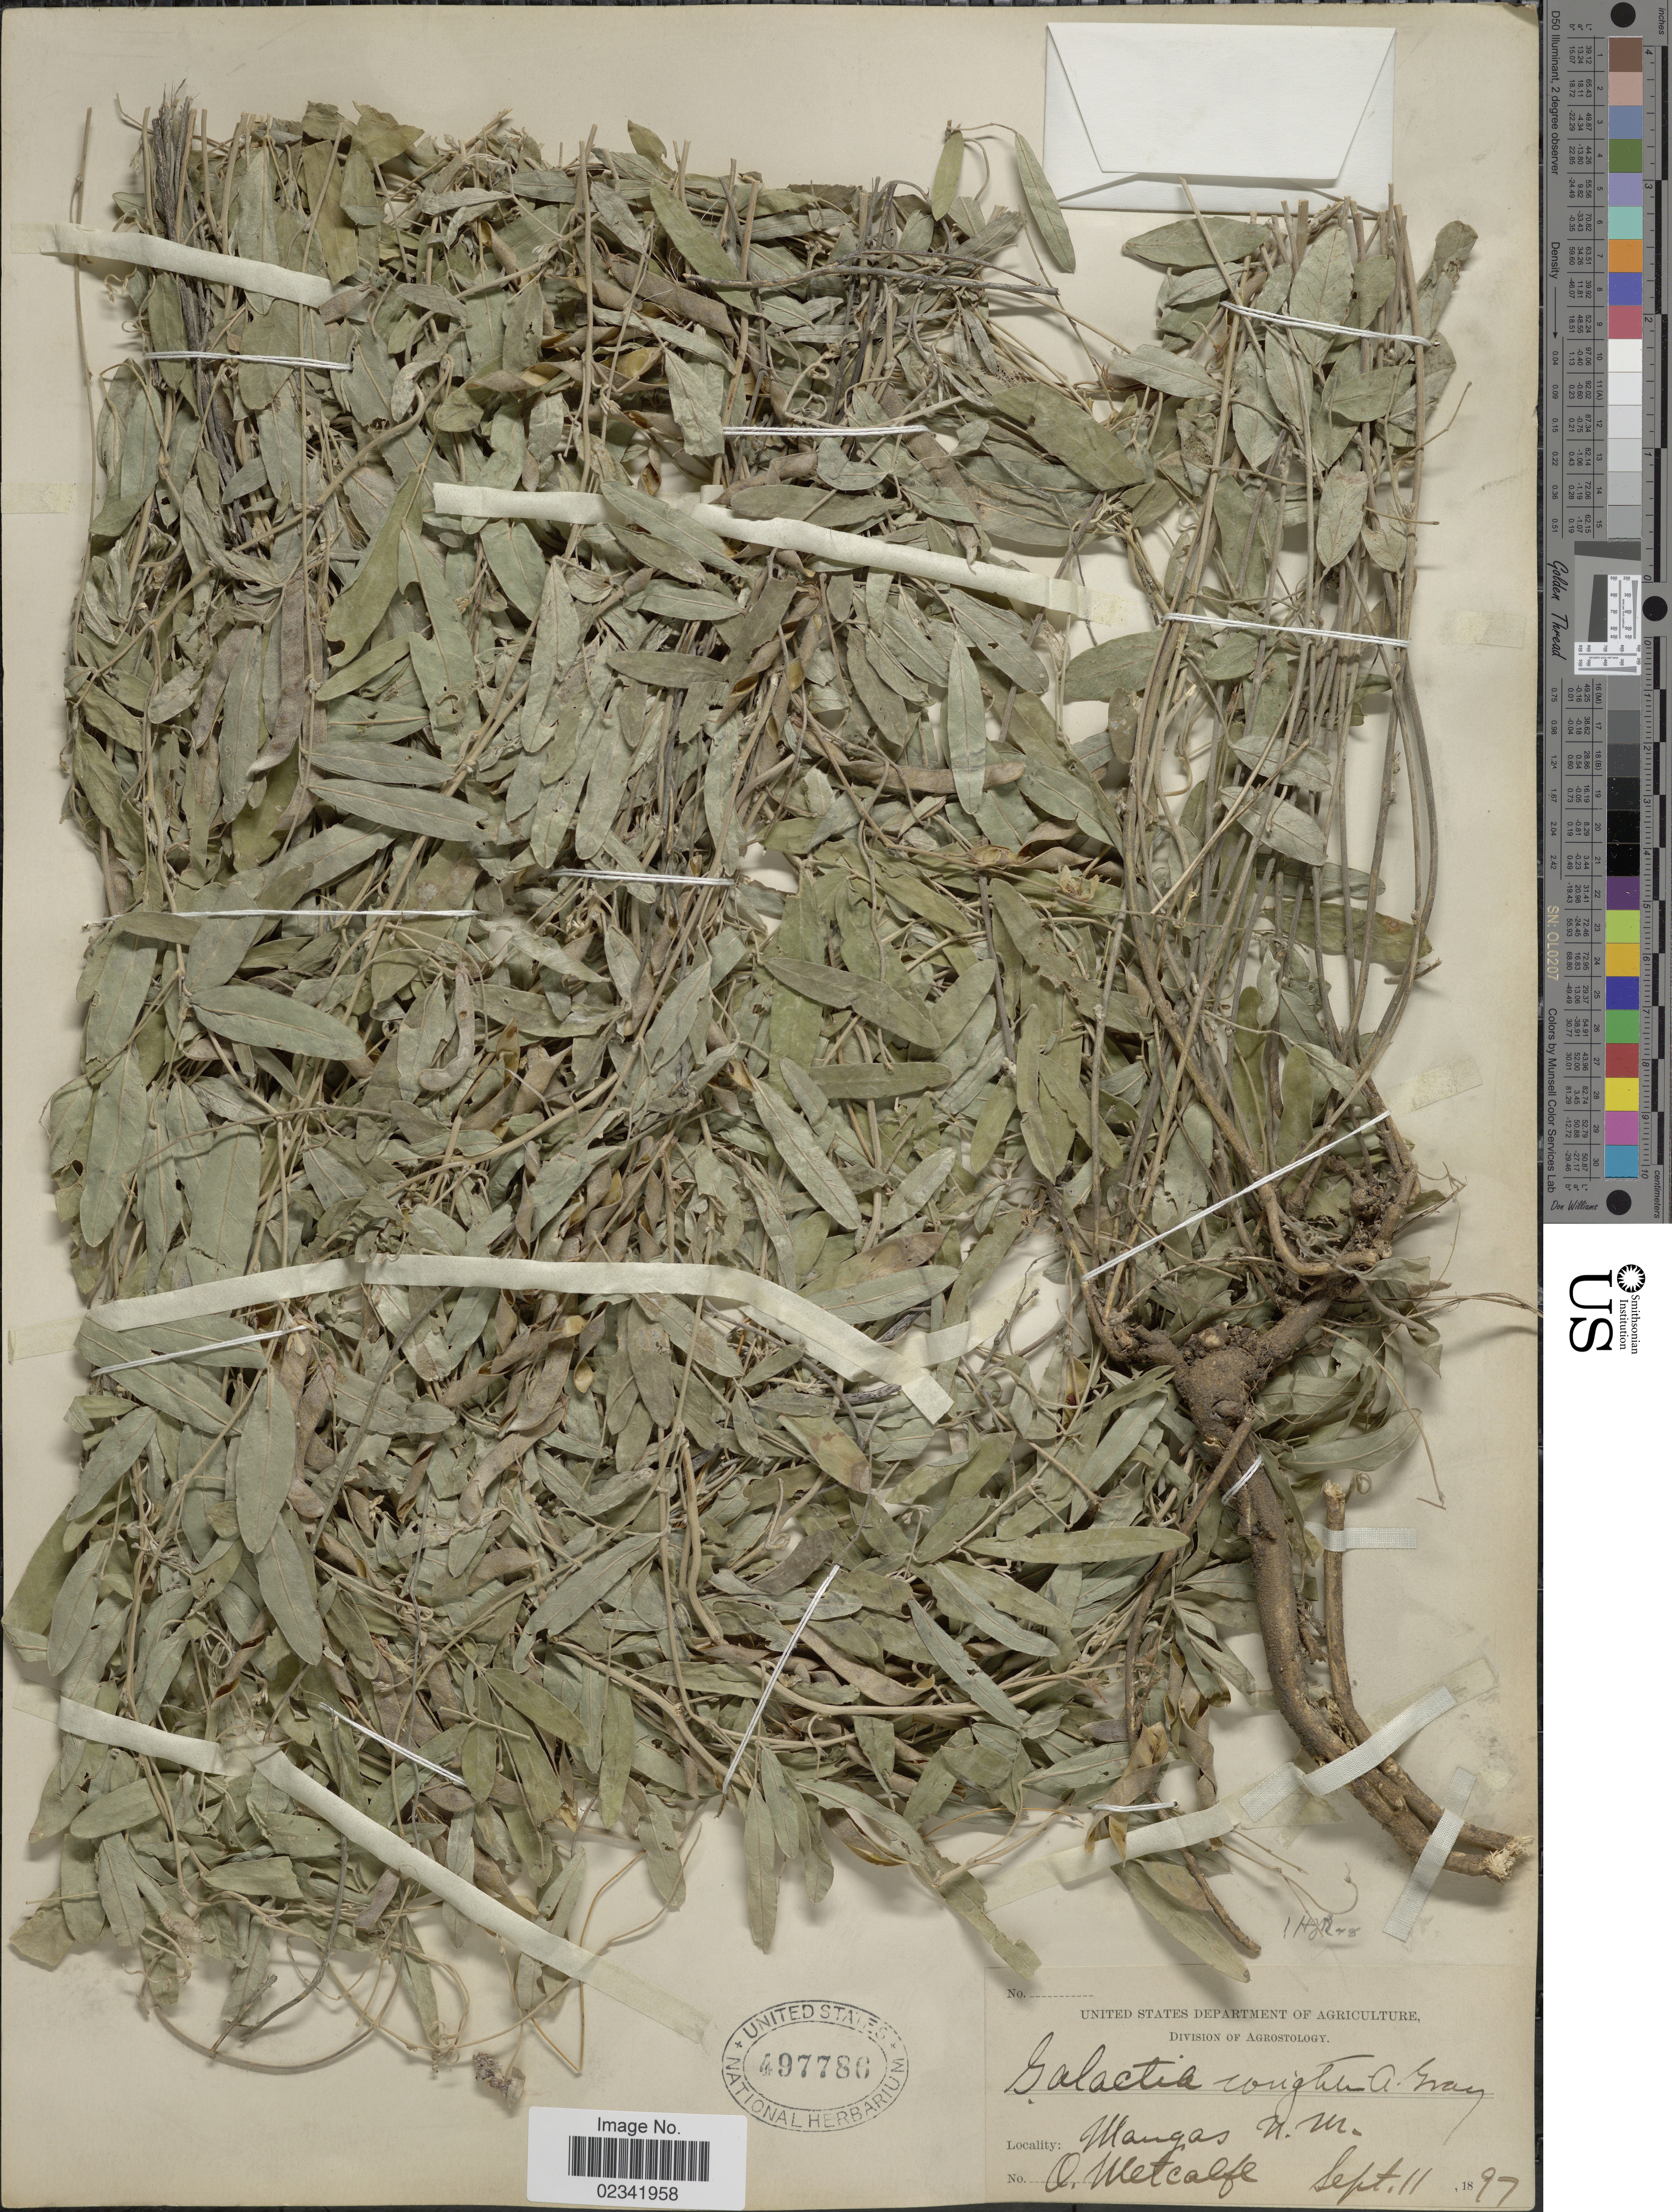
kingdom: Plantae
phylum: Tracheophyta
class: Magnoliopsida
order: Fabales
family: Fabaceae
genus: Galactia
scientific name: Galactia wrightii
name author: A. Gray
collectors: O. B. Metcalfe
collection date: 1897-09-11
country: United States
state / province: New Mexico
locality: Mangas, N.M.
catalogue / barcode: US 497786